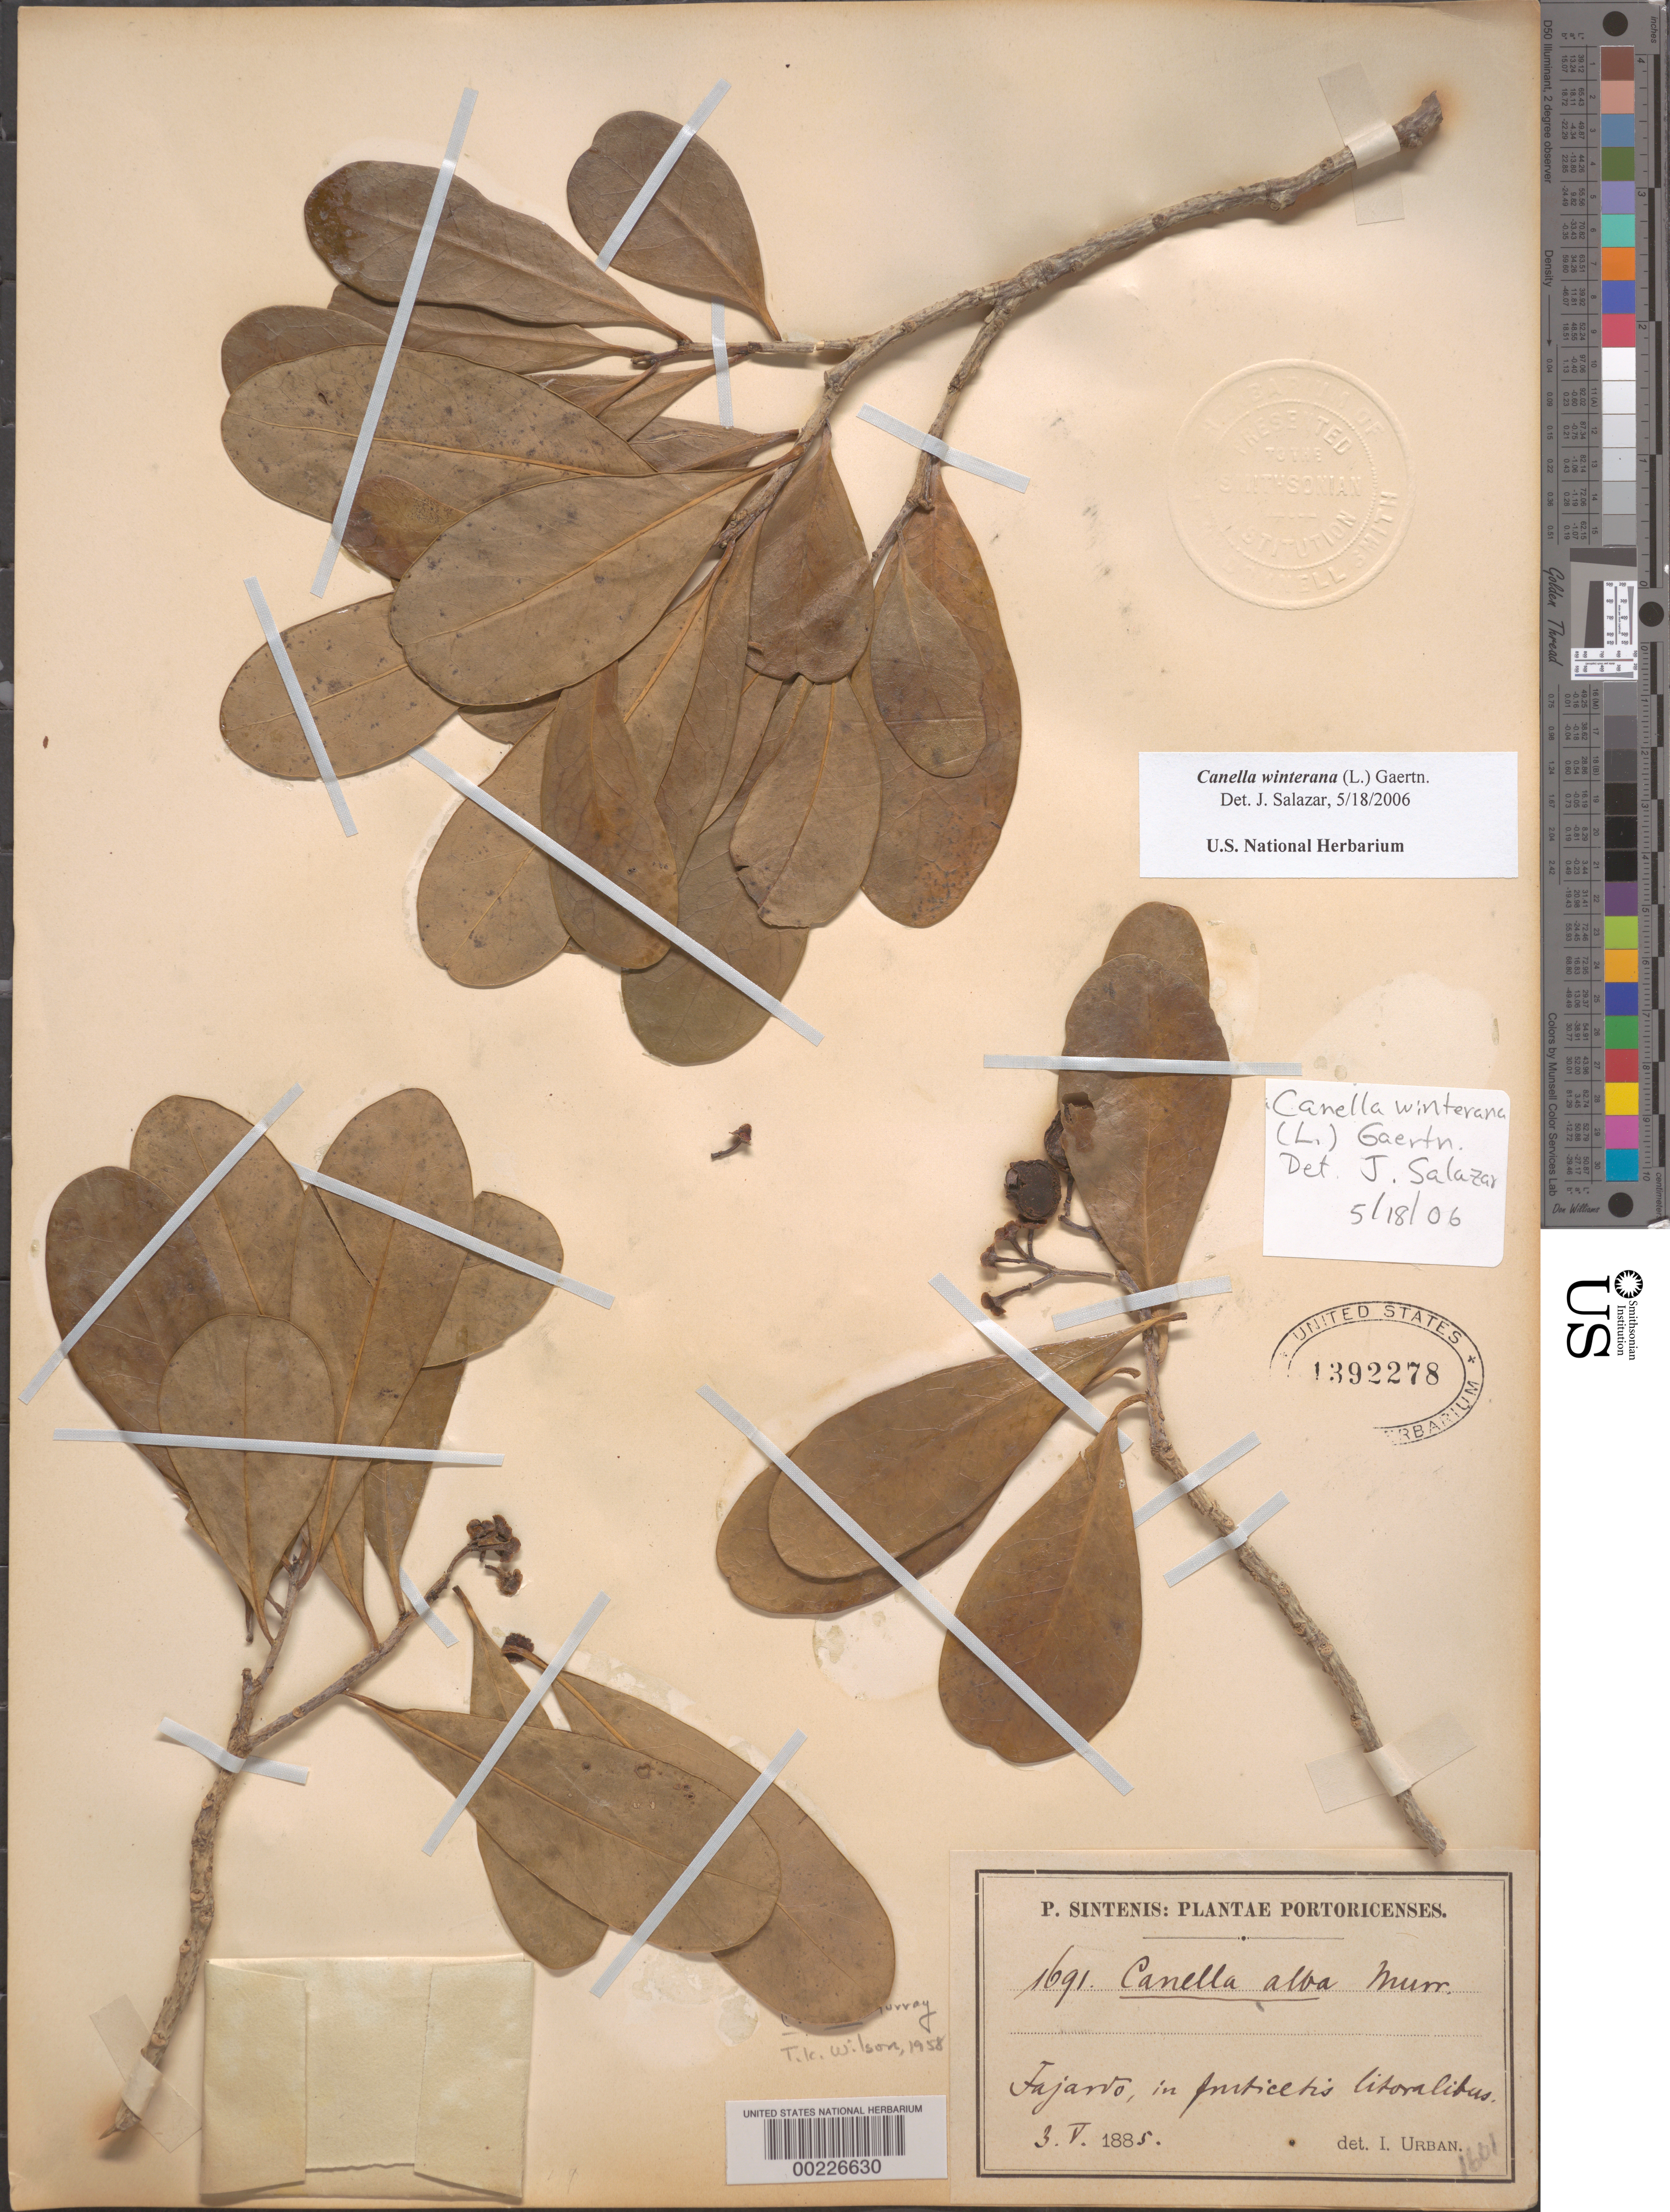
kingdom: Plantae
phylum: Tracheophyta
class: Magnoliopsida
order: Canellales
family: Canellaceae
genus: Canella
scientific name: Canella winterana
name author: (L.) Gaertn.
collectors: P. Sintenis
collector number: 1691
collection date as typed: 03 May 1885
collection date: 1885-05-03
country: Puerto Rico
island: Greater Antilles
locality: Fajardo, in fruticetis litoralibus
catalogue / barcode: US 1392278